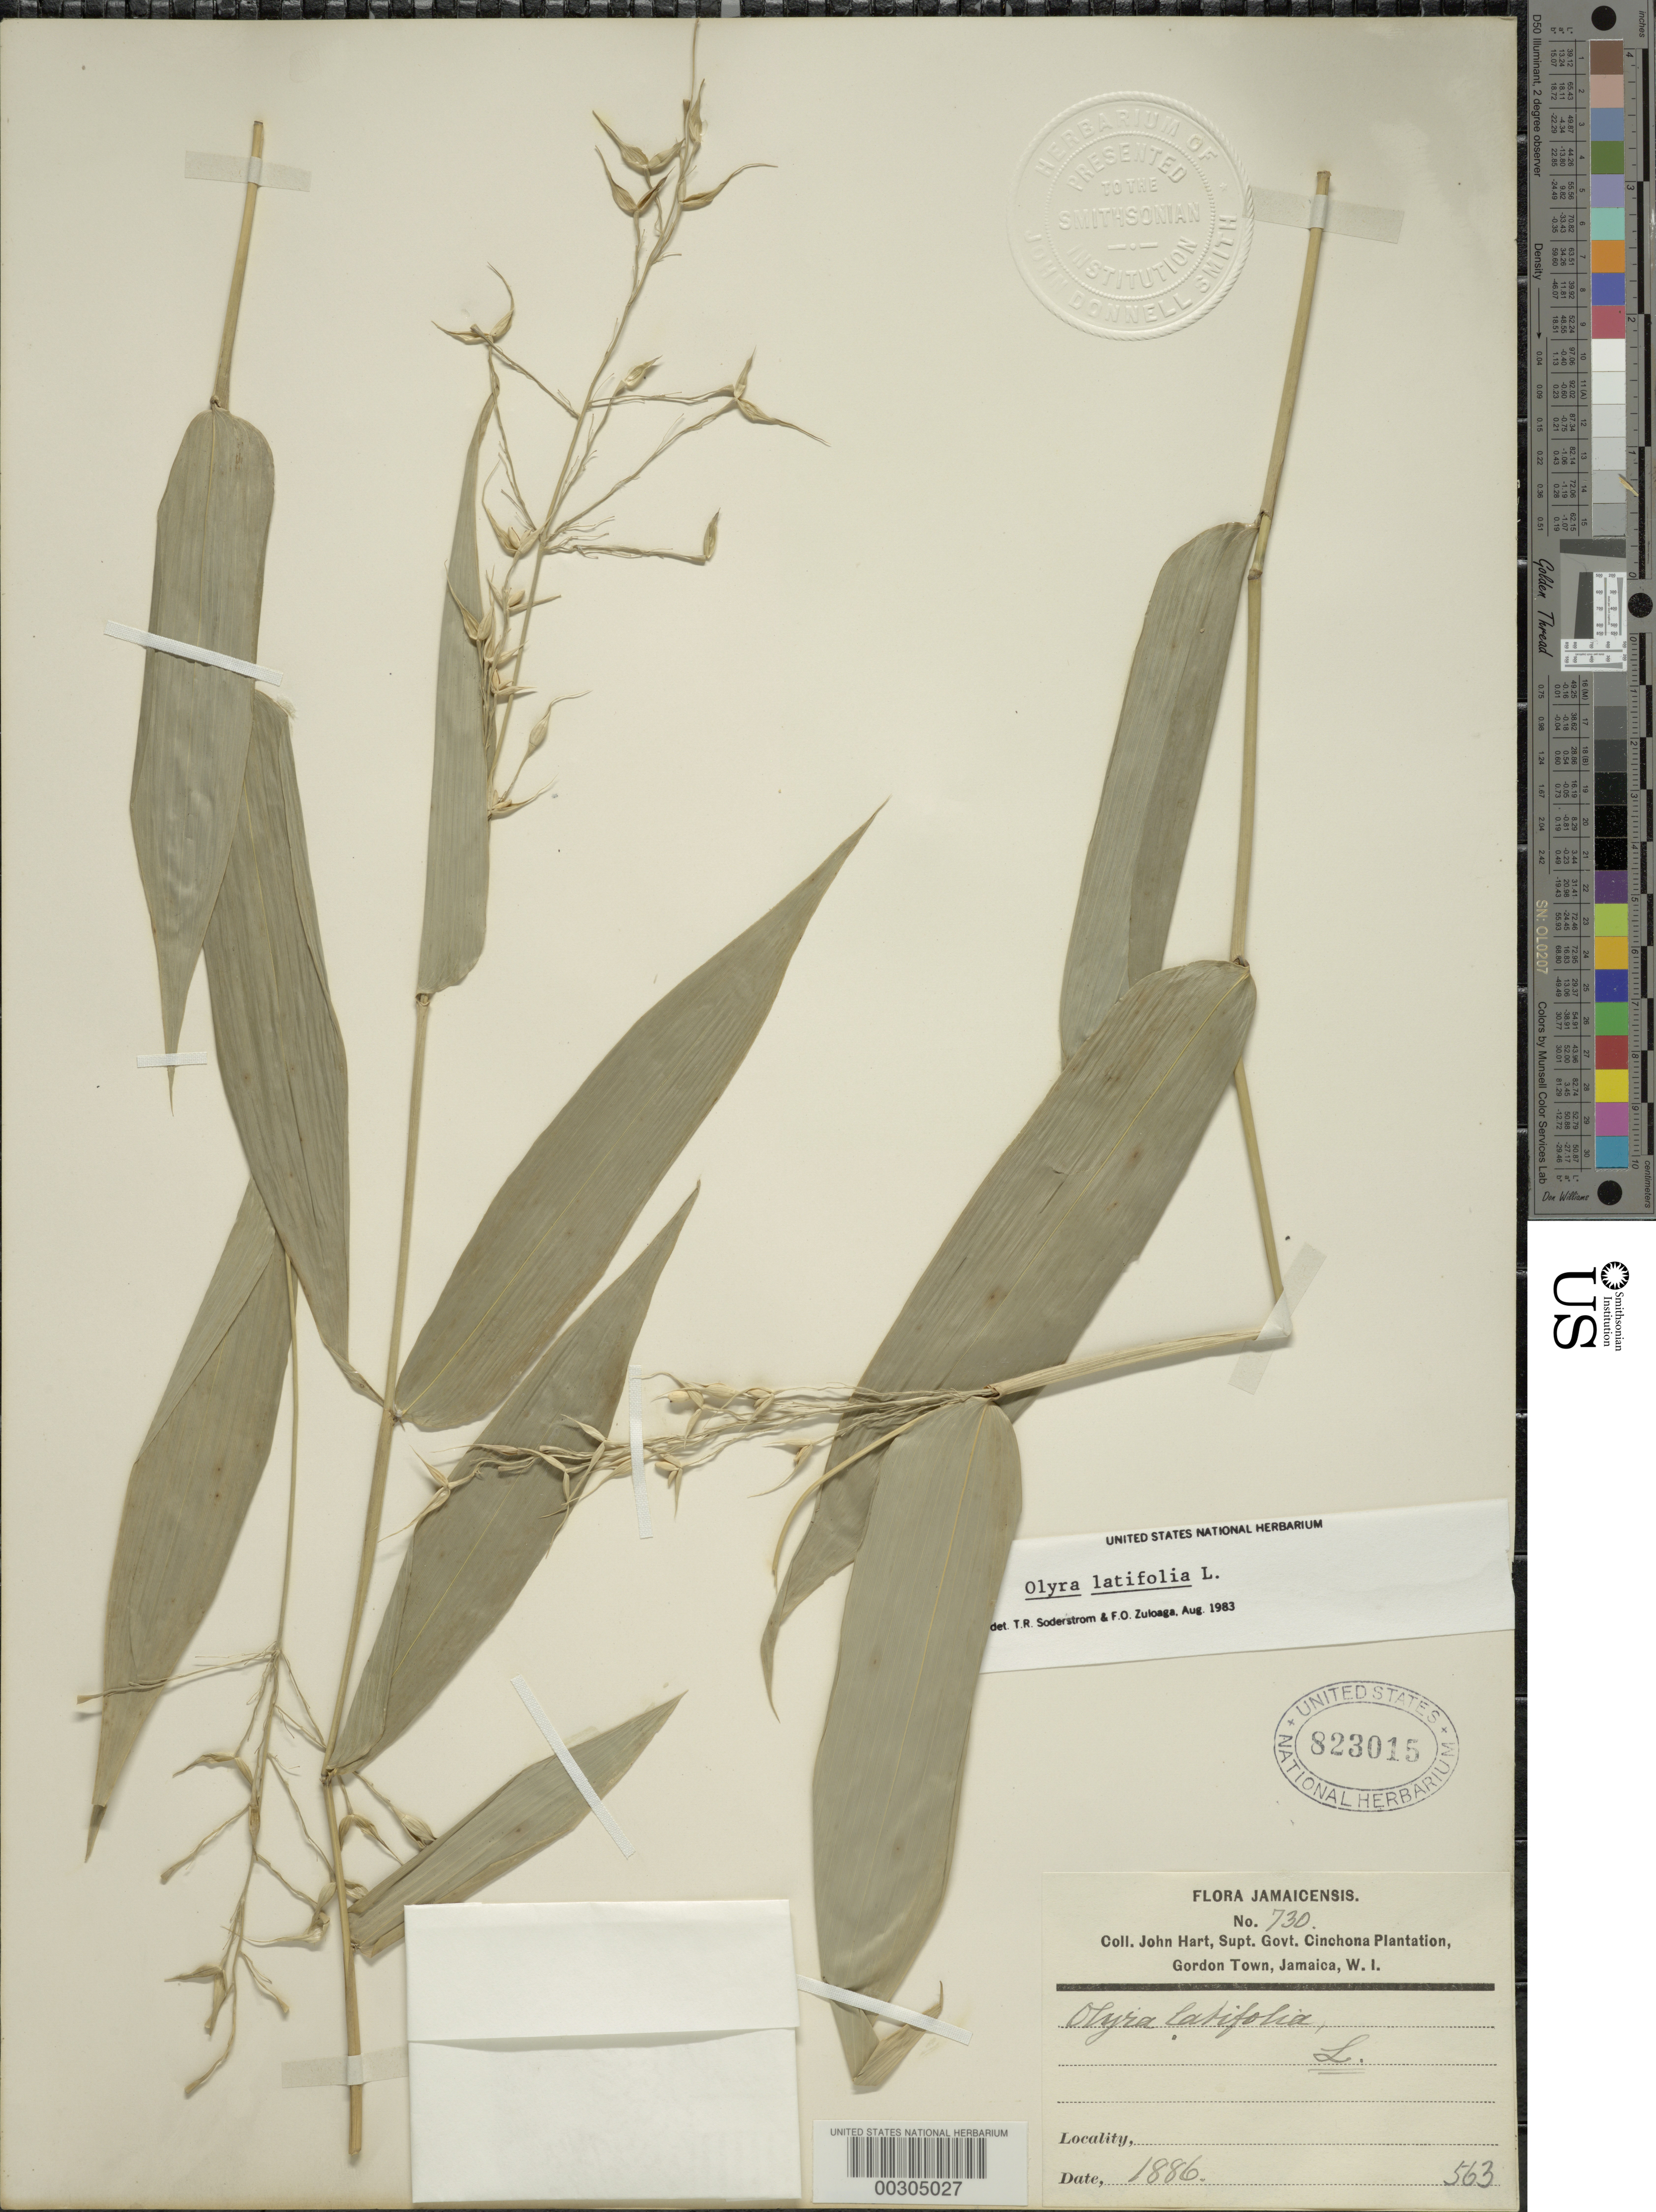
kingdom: Plantae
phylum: Tracheophyta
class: Liliopsida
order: Poales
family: Poaceae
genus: Olyra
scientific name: Olyra latifolia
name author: L.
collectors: J. H. Hart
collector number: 730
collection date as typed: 1886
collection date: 1886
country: Jamaica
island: Greater Antilles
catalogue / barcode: US 823015